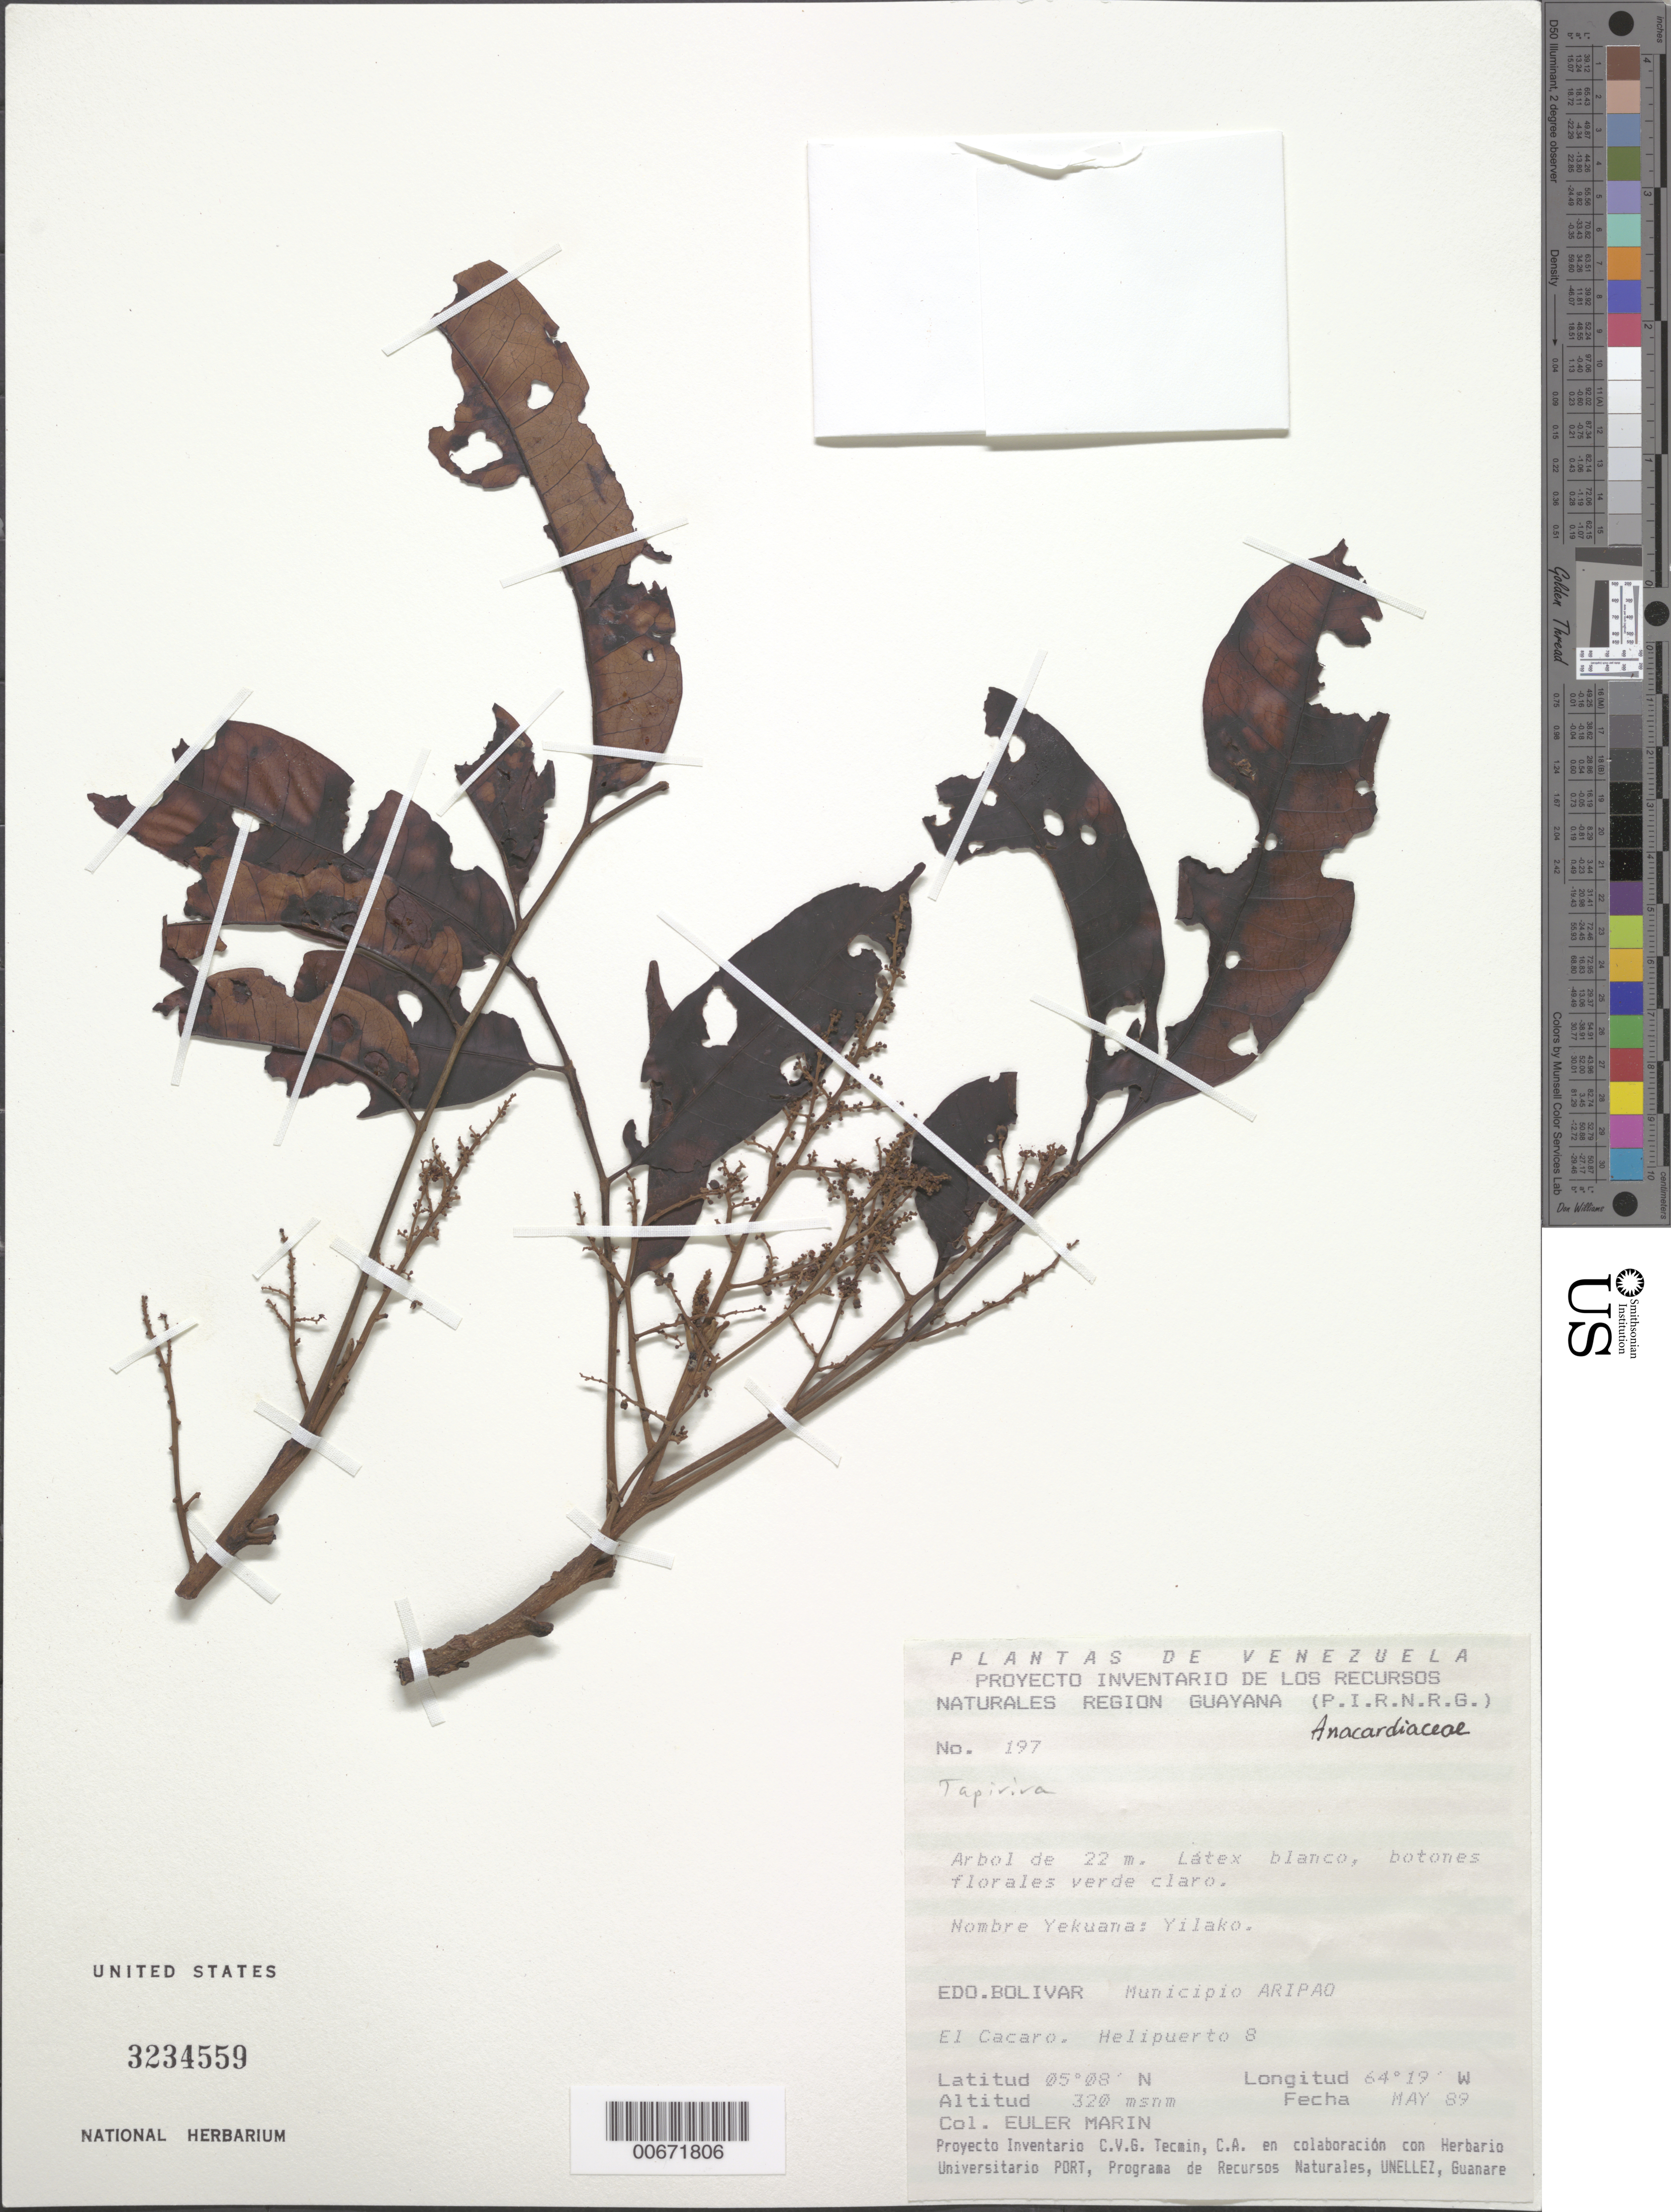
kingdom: Plantae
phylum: Tracheophyta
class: Magnoliopsida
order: Sapindales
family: Anacardiaceae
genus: Tapirira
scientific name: Tapirira sp.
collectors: E. Marin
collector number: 197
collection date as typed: May-89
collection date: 1989-05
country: Venezuela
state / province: Bolívar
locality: Mun. Aripao, El Cacaro, Helipuerto 8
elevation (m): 320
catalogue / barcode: US 3234559